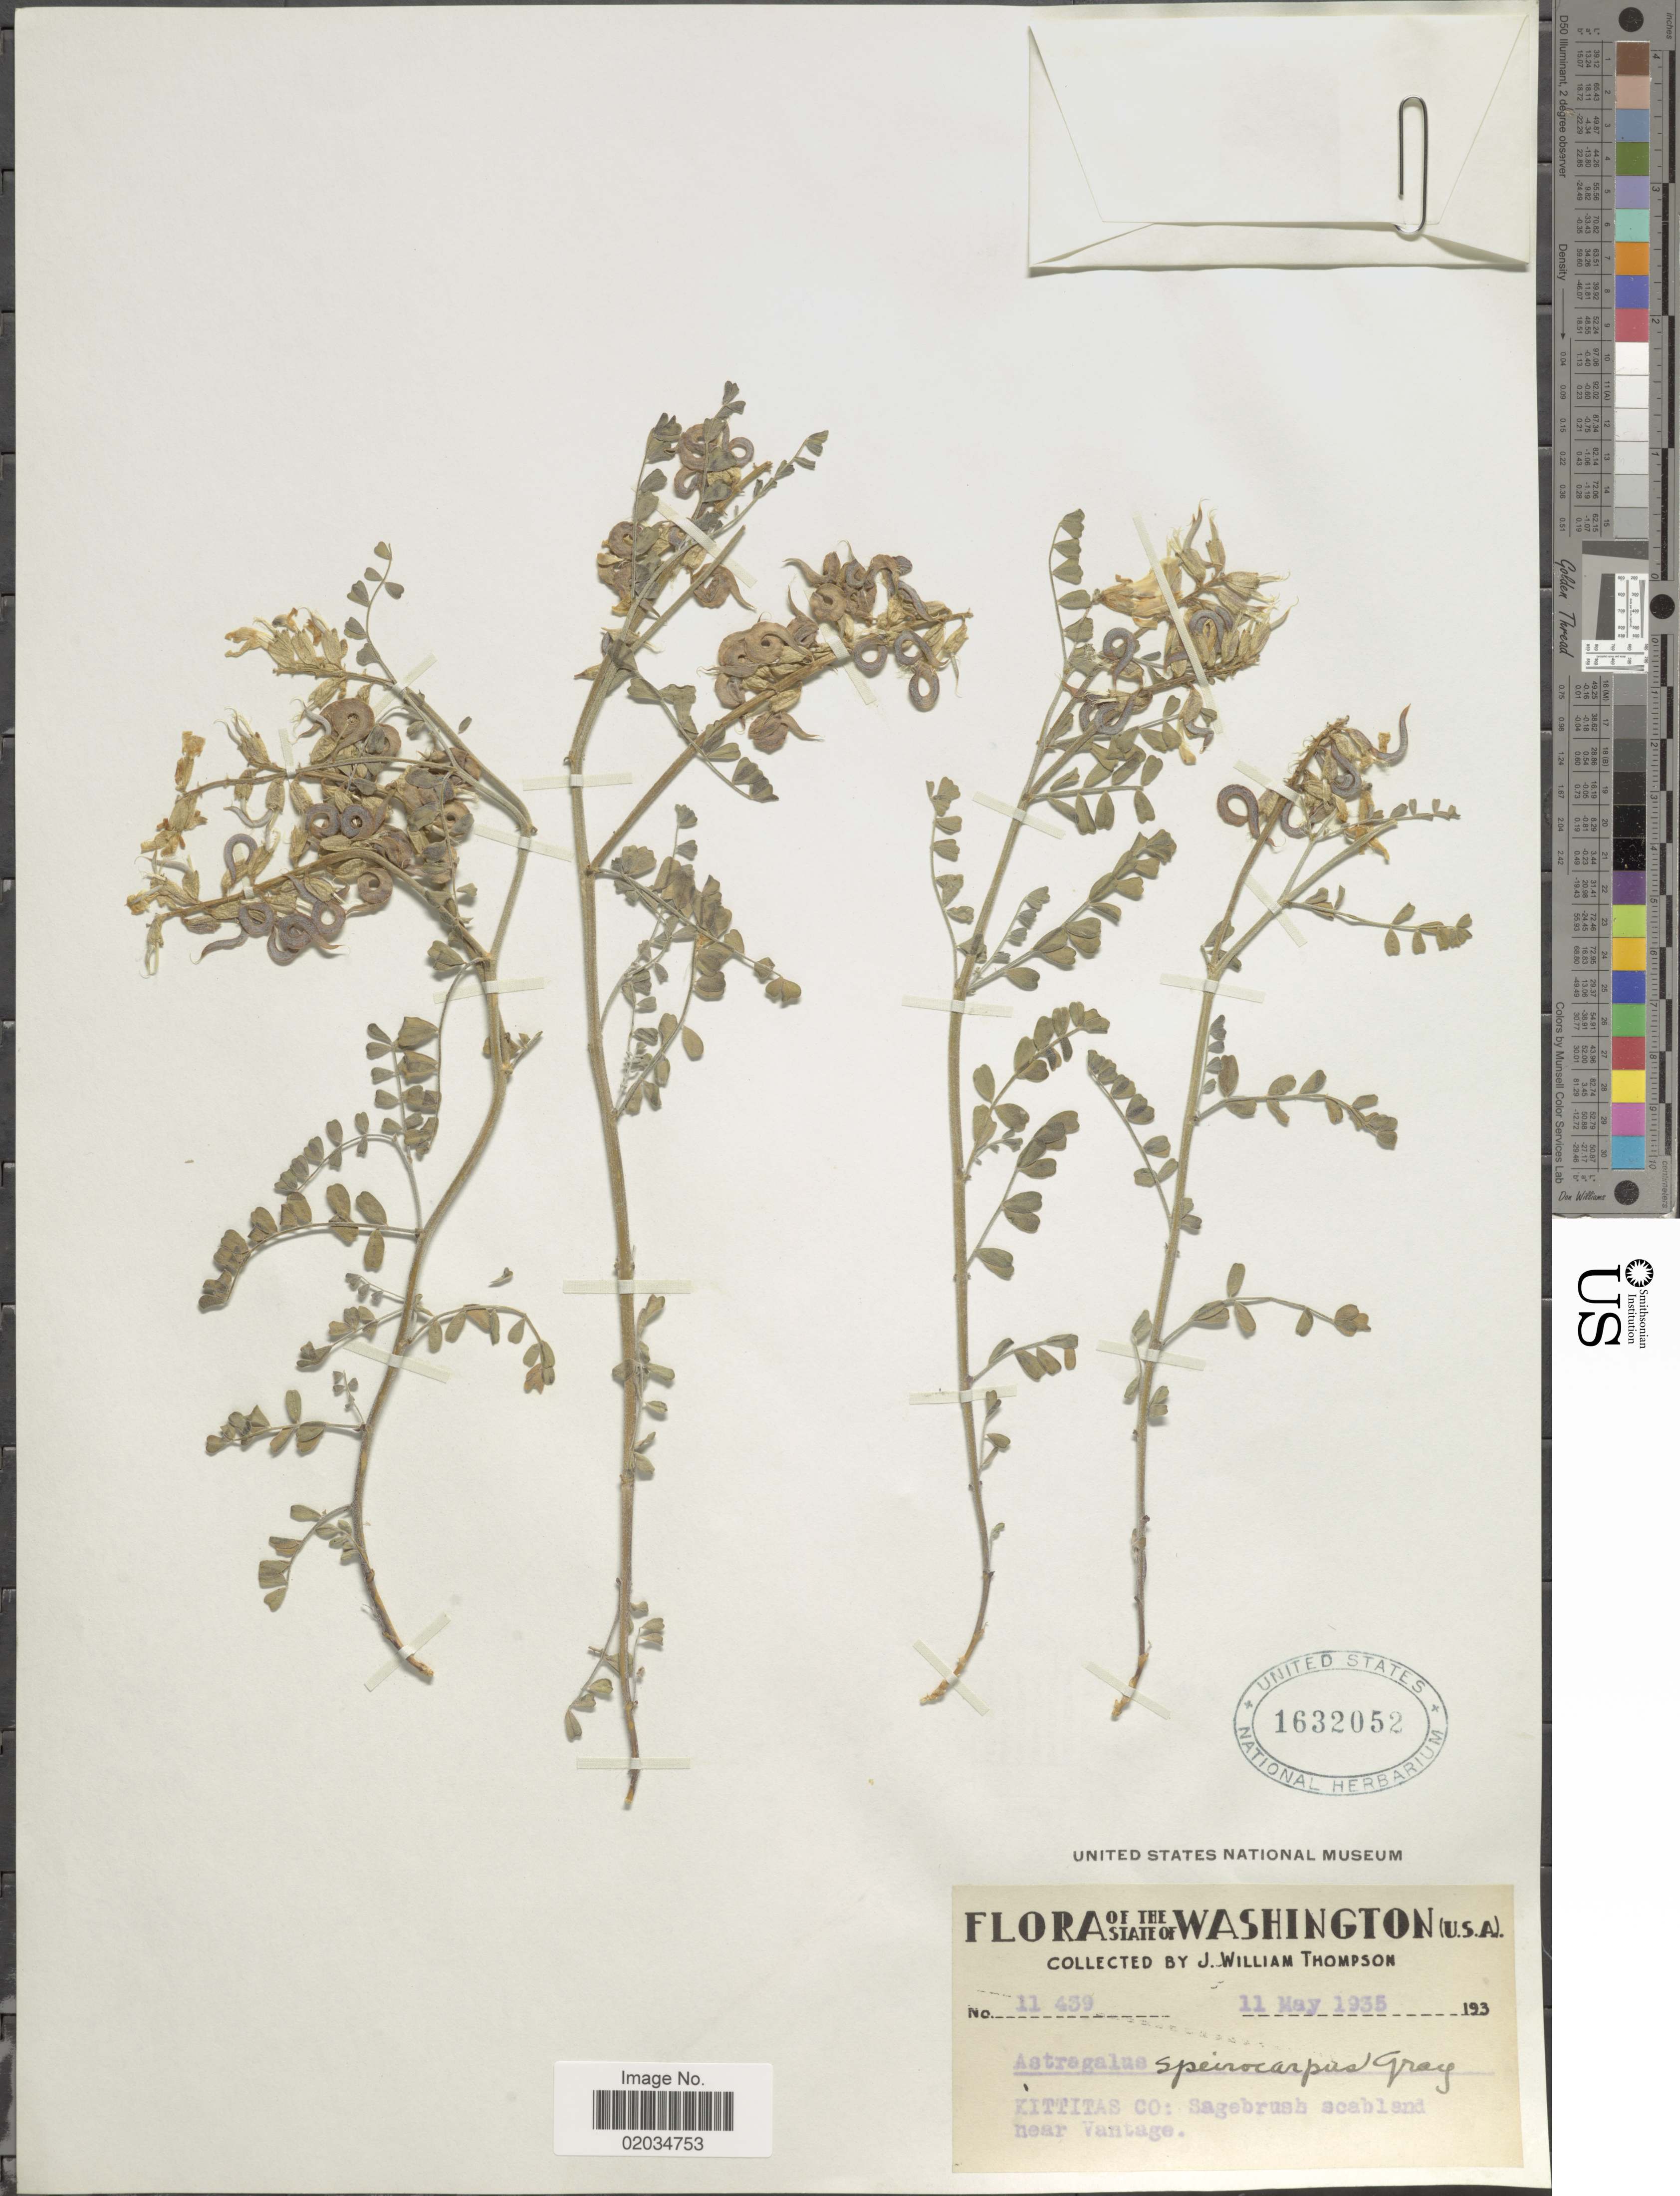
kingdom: Plantae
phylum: Tracheophyta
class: Magnoliopsida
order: Fabales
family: Fabaceae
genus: Astragalus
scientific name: Astragalus speirocarpus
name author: A. Gray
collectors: J. W. Thompson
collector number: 11439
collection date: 1935-05-11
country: United States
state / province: Washington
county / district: Kittitas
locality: Kittitas Co: near Vantage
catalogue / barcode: US 1632052